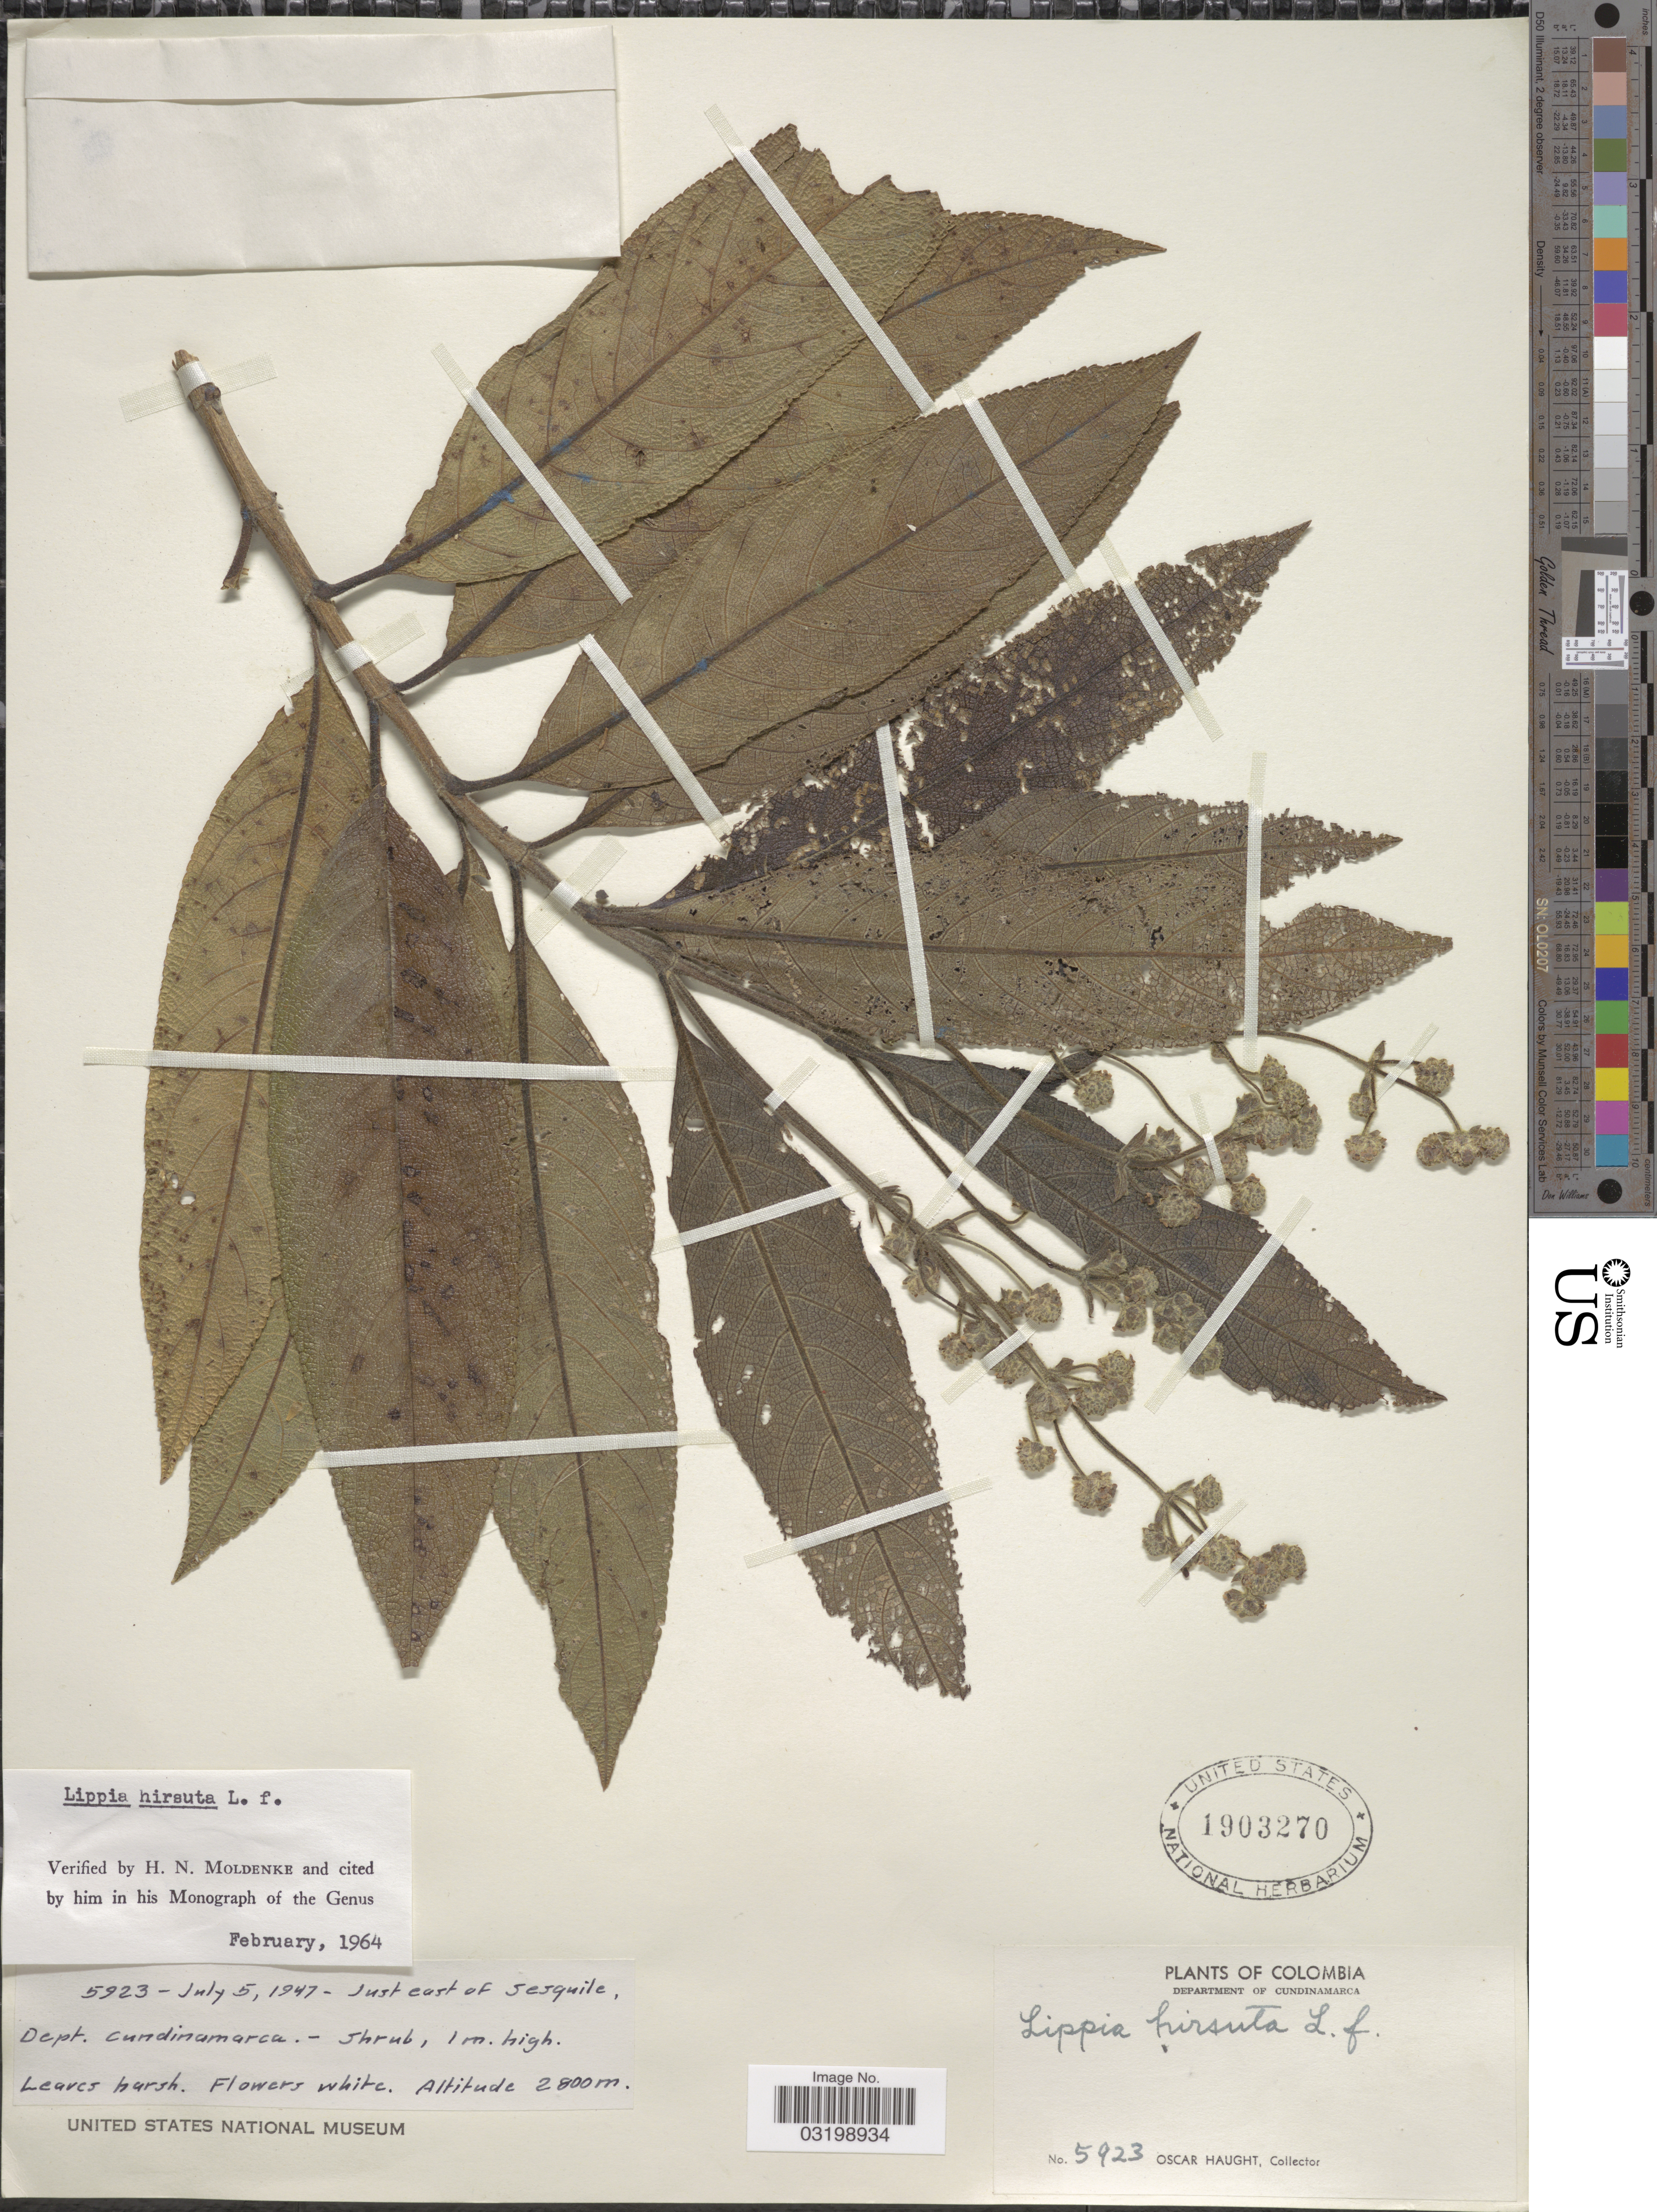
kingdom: Plantae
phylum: Tracheophyta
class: Magnoliopsida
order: Lamiales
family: Verbenaceae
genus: Lippia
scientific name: Lippia hirsuta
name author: L. f.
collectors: O. L. Haught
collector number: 5923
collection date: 1947-07-05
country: Colombia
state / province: Cundinamarca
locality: Just east of Sesquile, Department of Cundinamarca.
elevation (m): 2800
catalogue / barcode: US 1903270